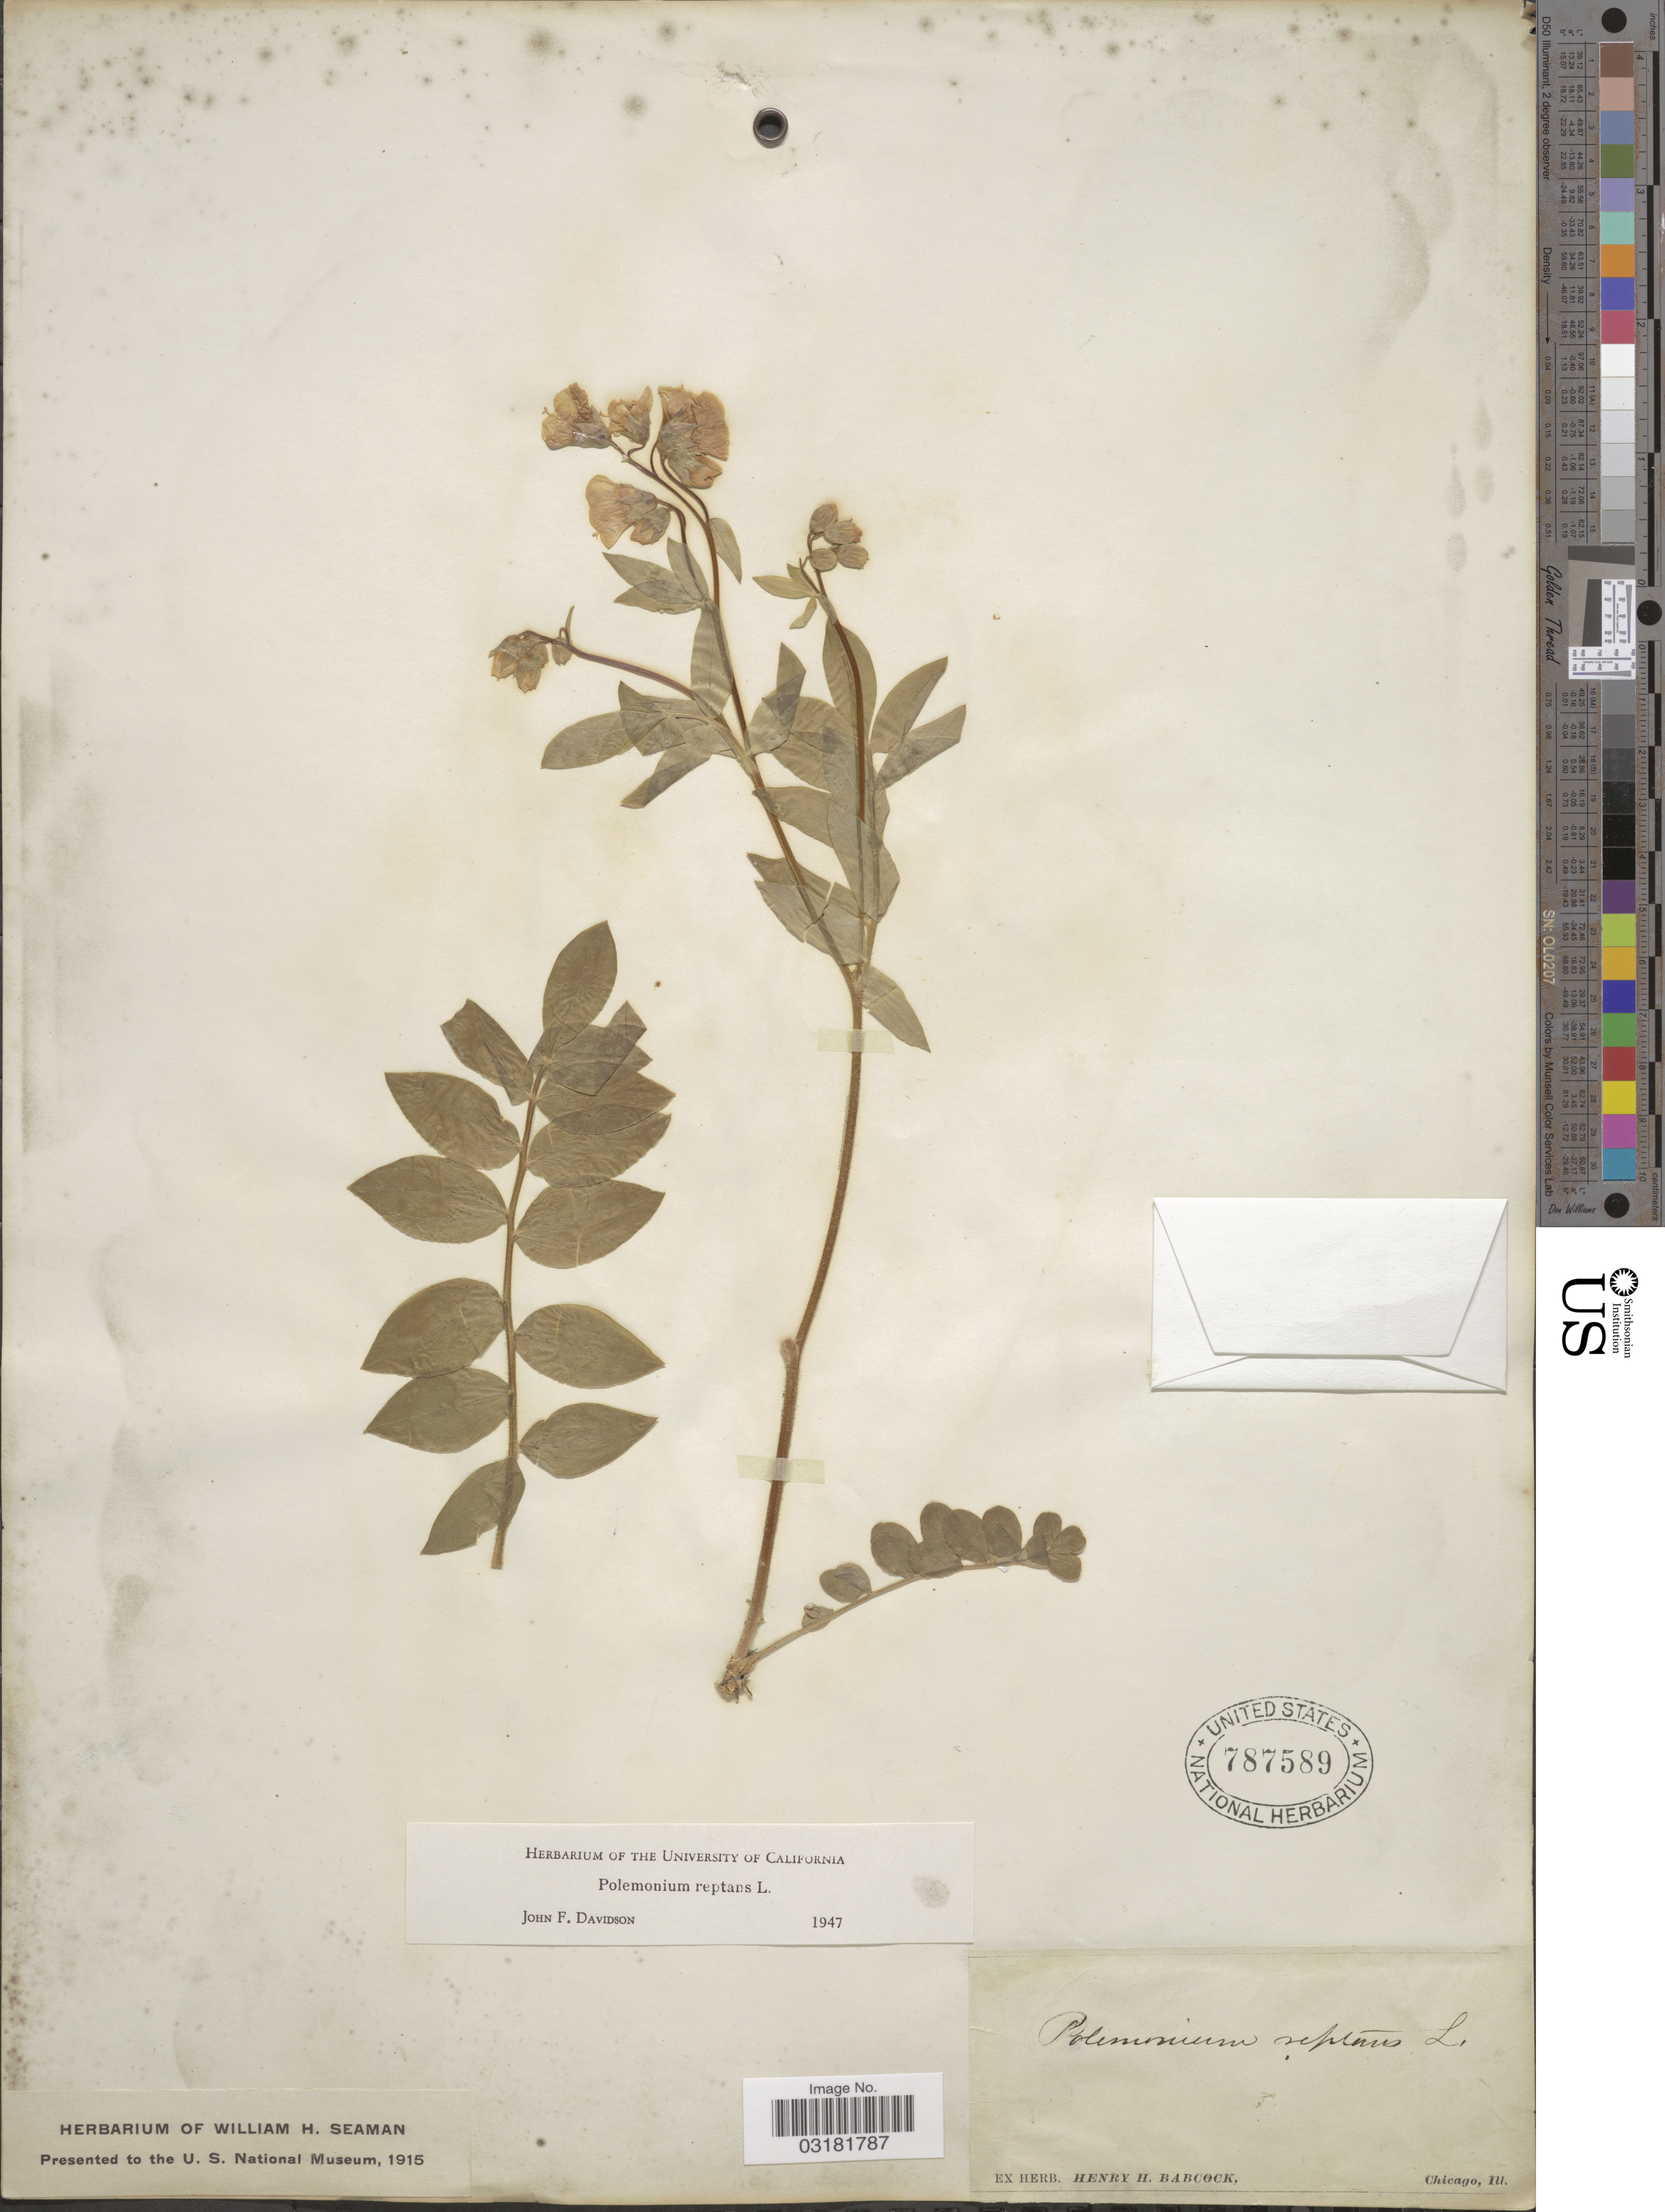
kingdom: Plantae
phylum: Tracheophyta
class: Magnoliopsida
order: Ericales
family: Polemoniaceae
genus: Polemonium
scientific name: Polemonium reptans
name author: L.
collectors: ex herb. Henry Homes Babcock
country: United States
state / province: Illinois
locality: Chicago, Ill.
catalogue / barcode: US 787589